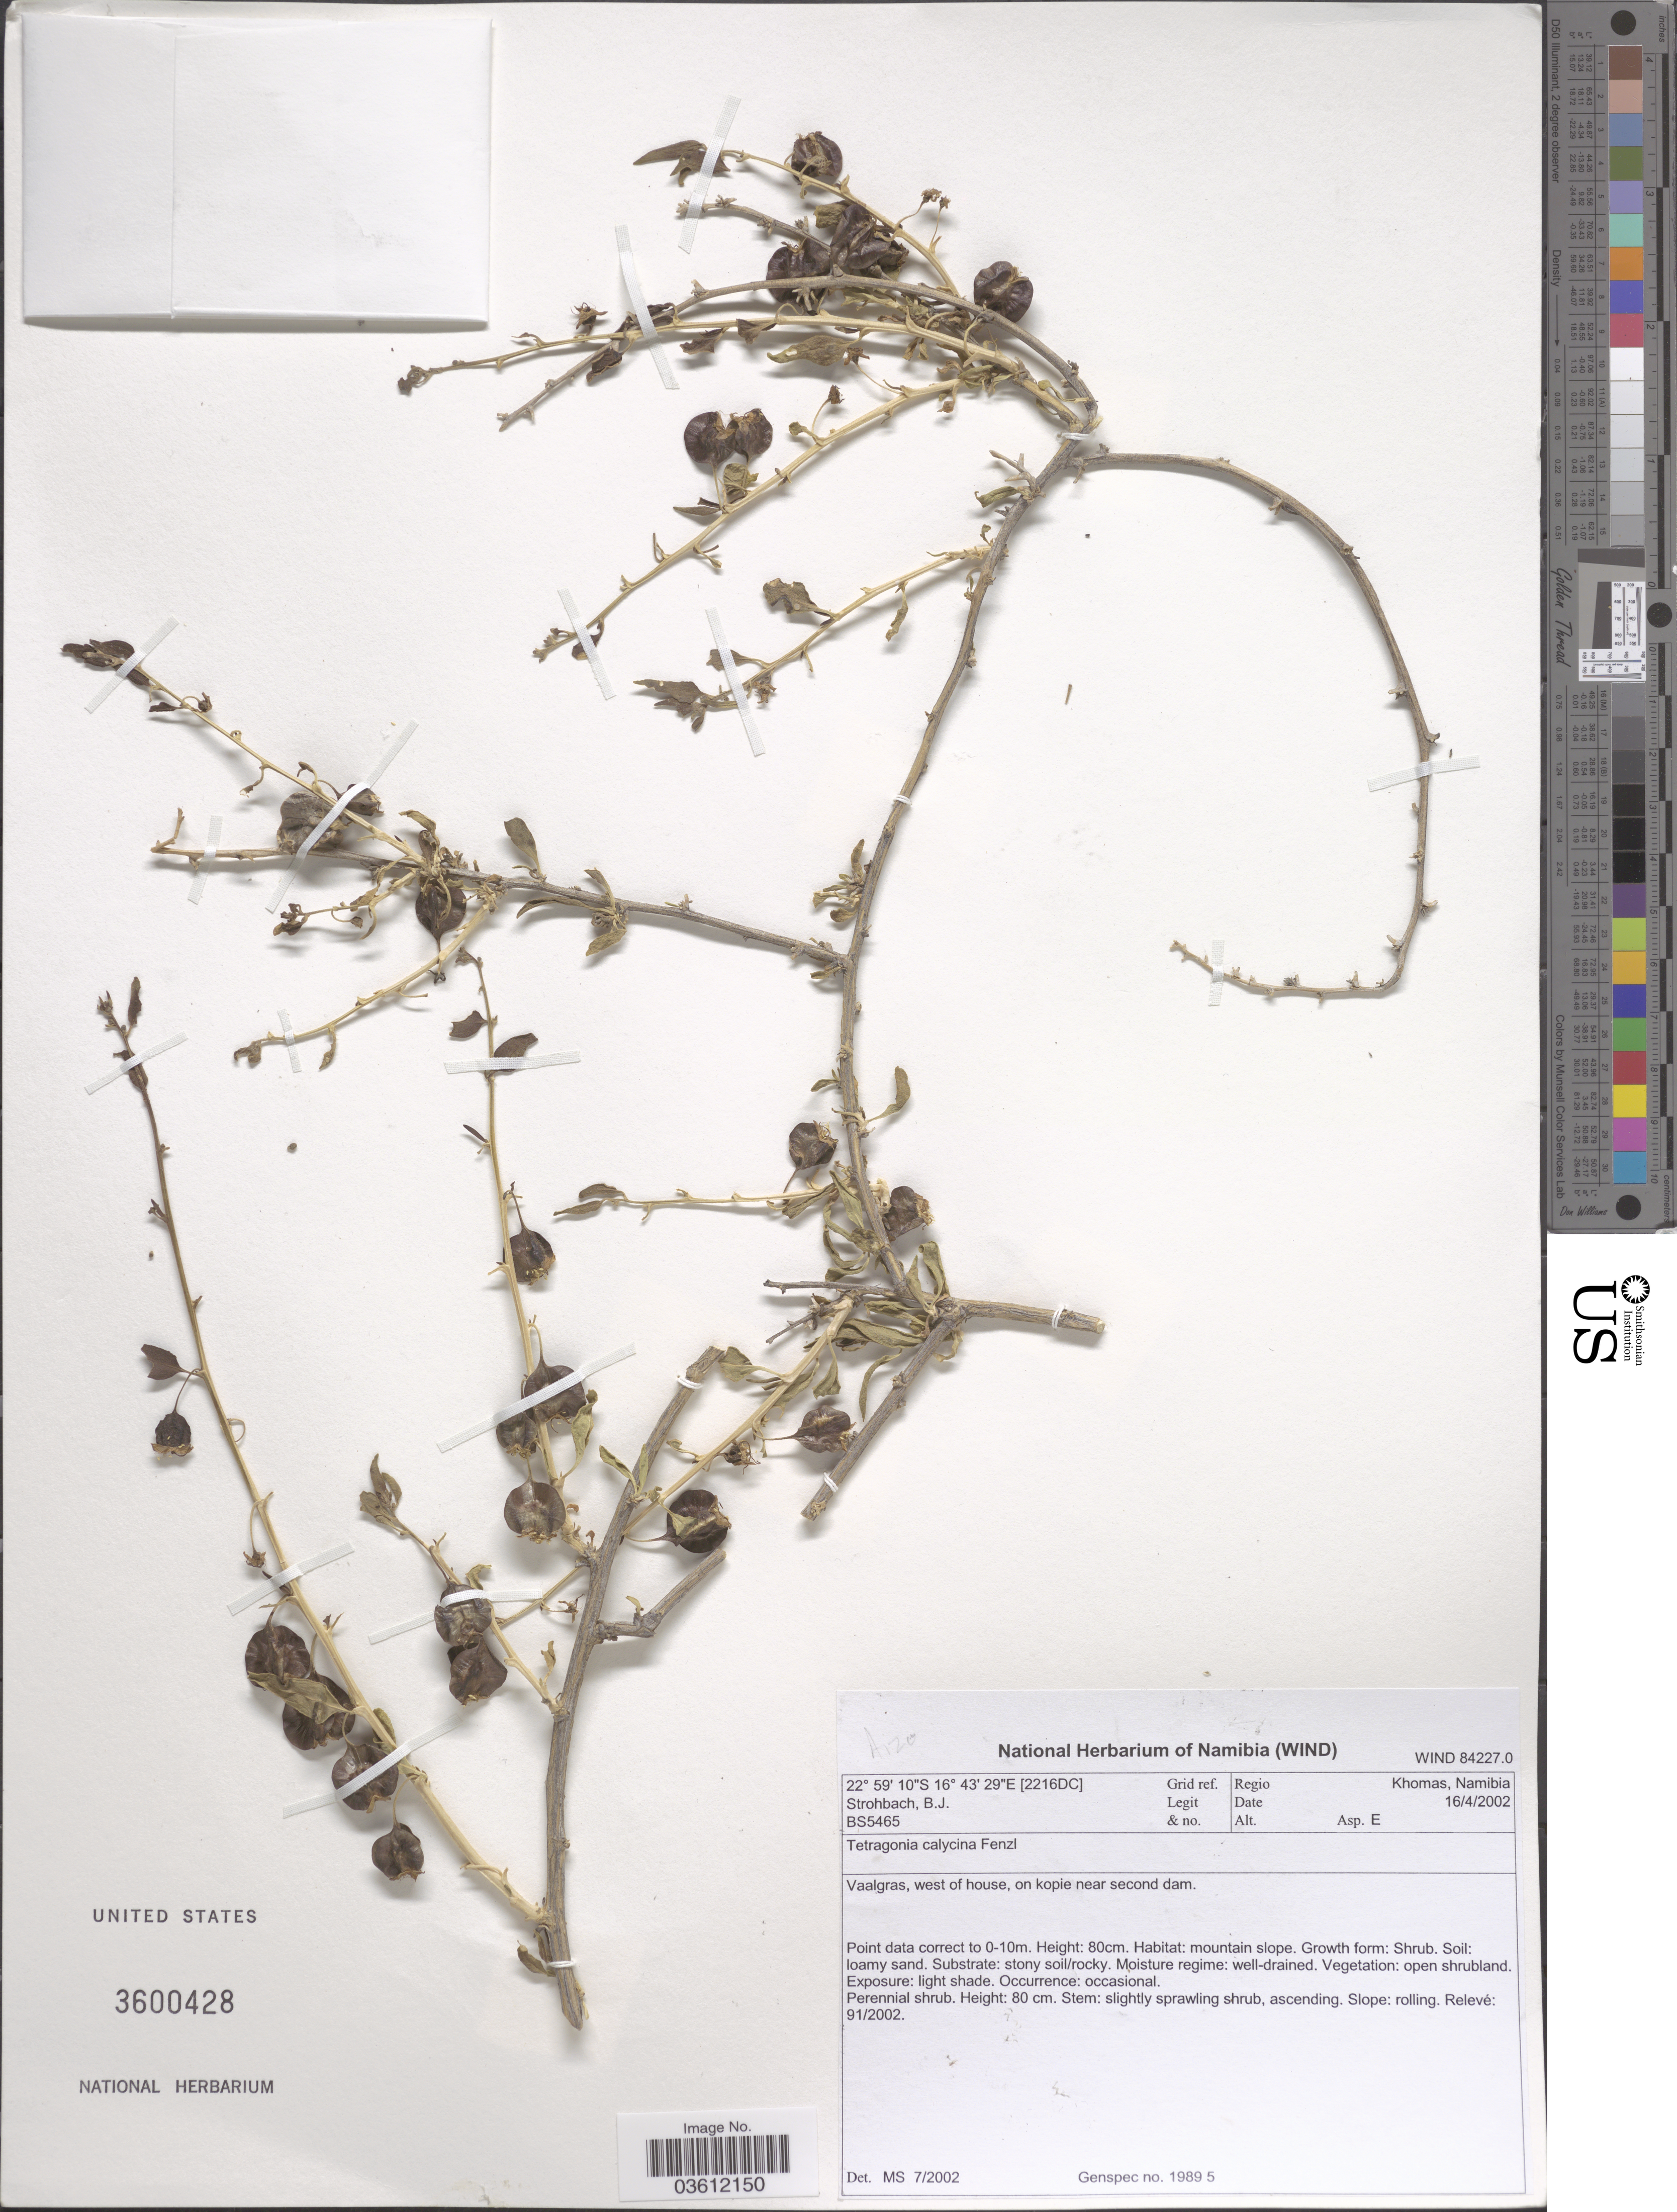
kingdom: Plantae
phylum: Tracheophyta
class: Magnoliopsida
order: Caryophyllales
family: Aizoaceae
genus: Tetragonia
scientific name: Tetragonia calycina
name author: Fenzl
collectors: B. Strohbach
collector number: BS5465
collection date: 2002-04-16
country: Namibia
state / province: Khomas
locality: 2216DC Grid ref. Vaalgras, west of house, on kopie near second dam.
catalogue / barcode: US 3600428